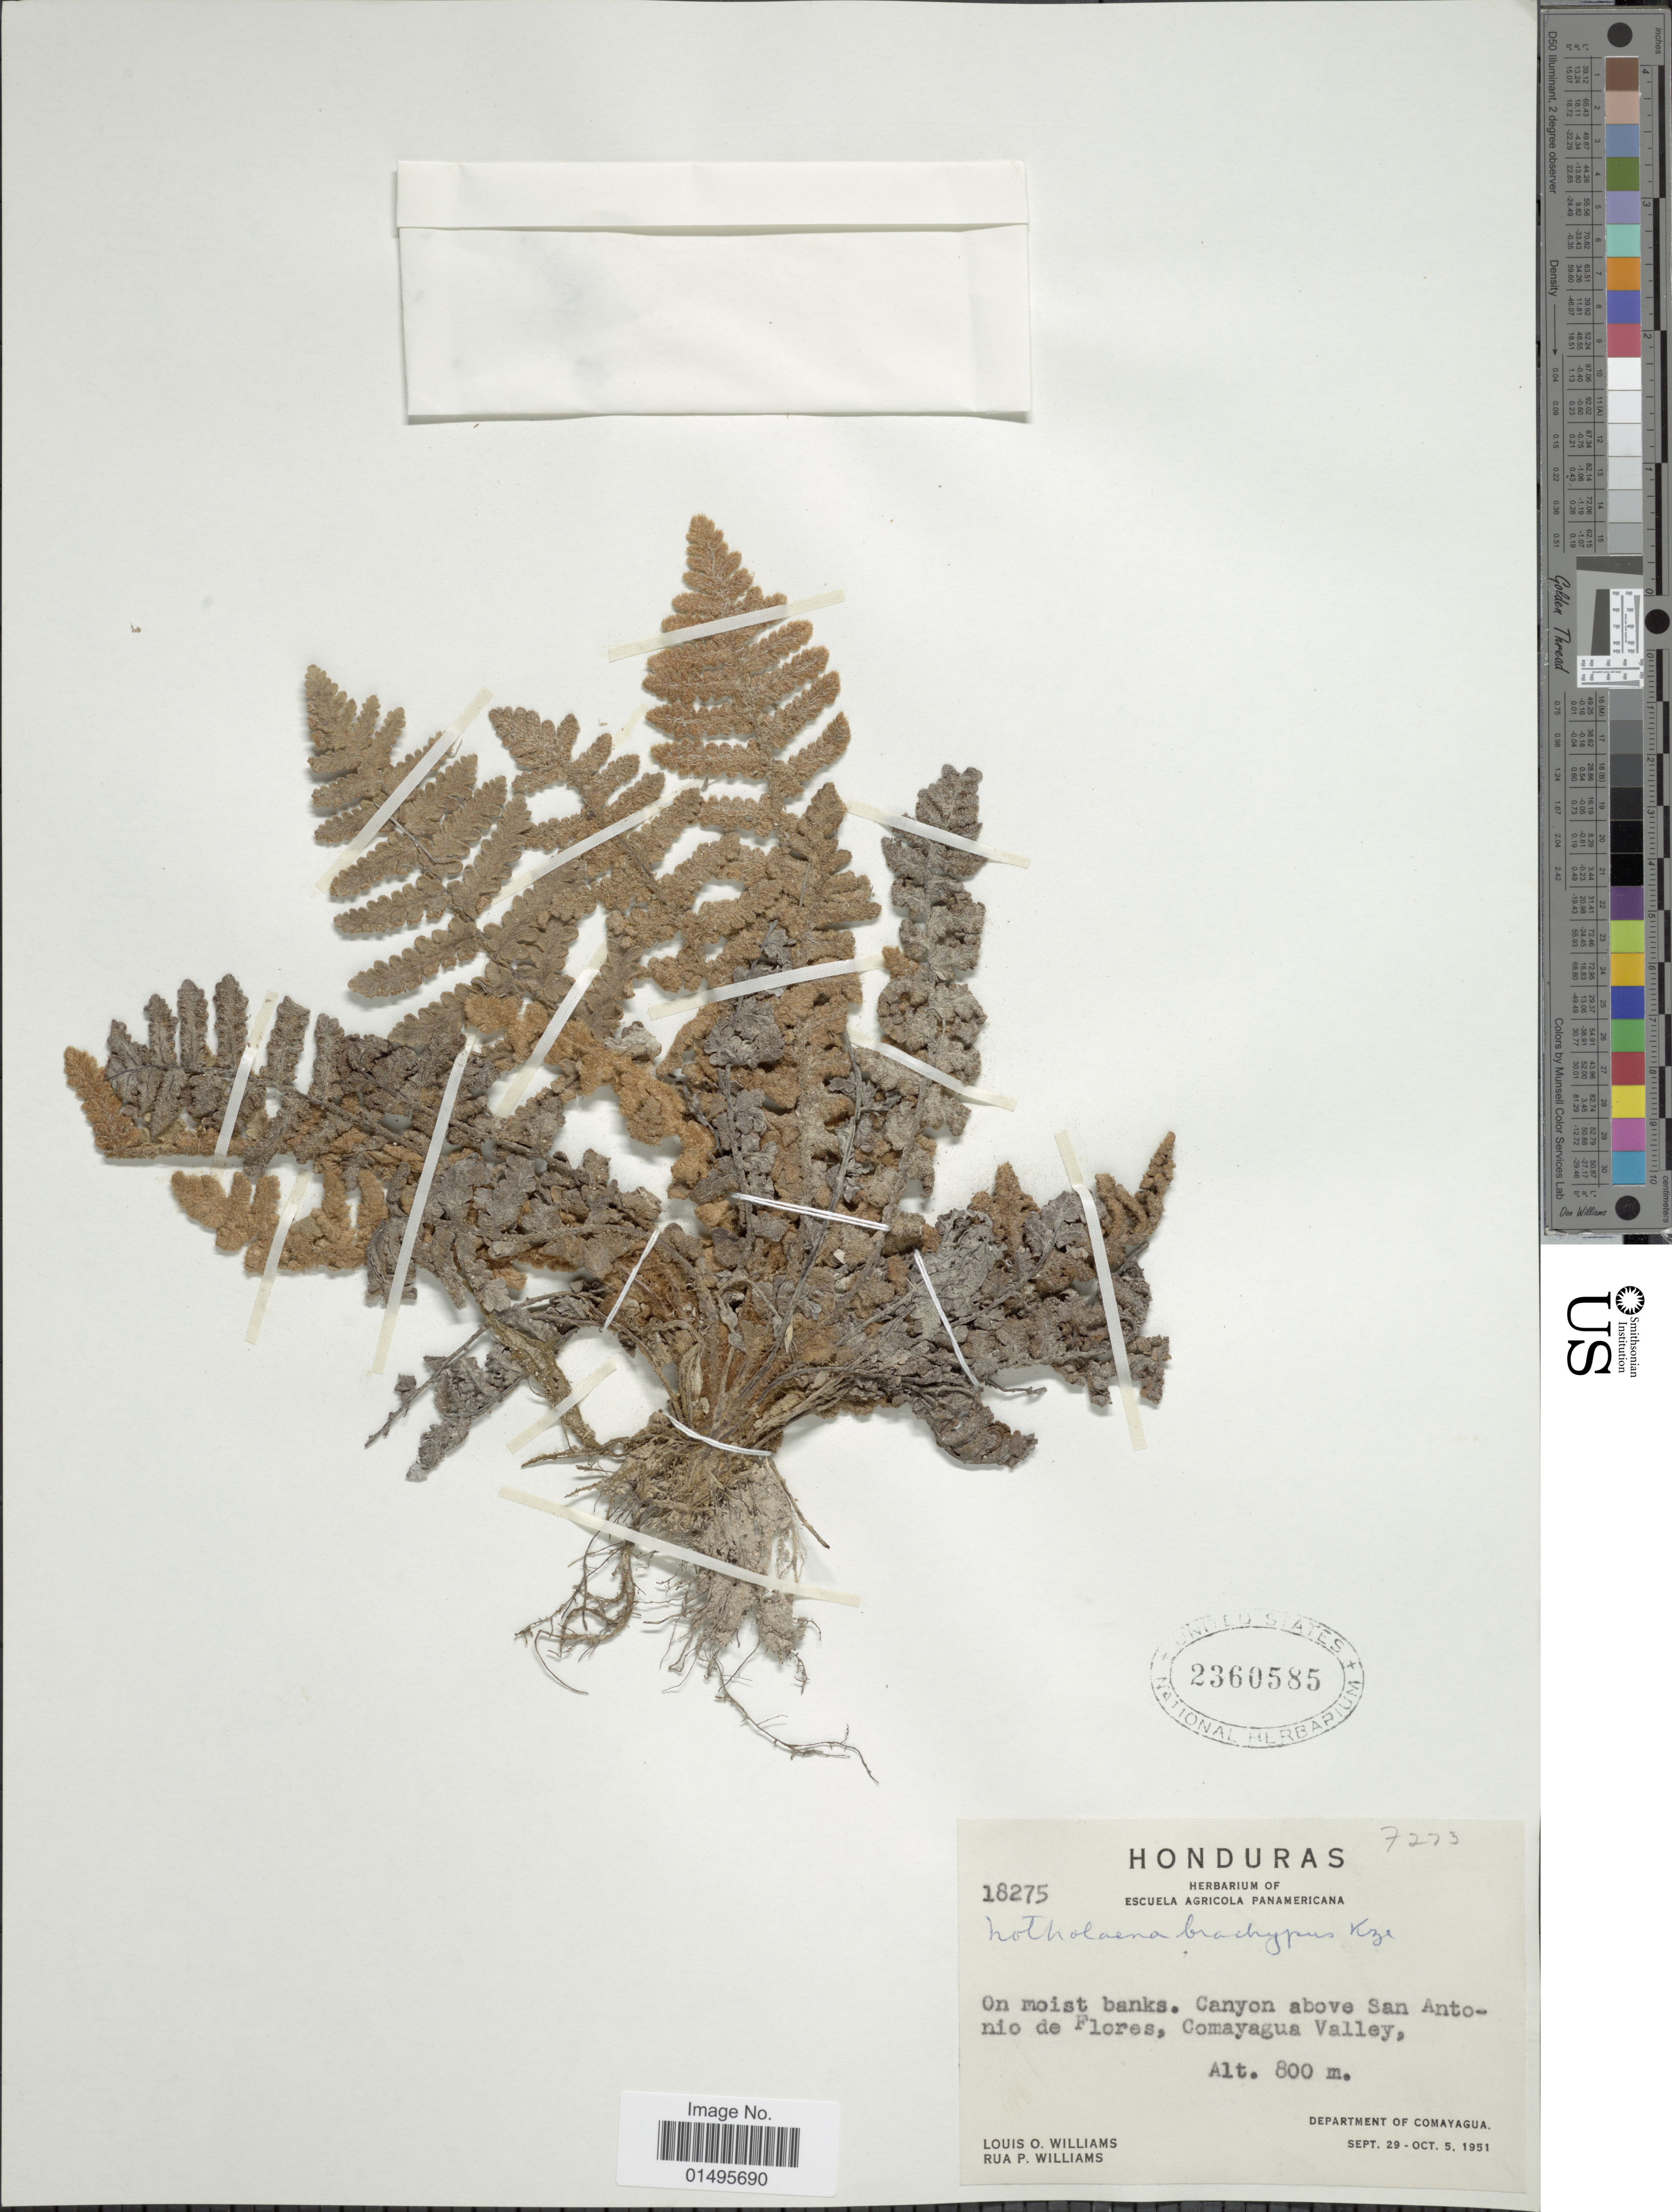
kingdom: Plantae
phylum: Tracheophyta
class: Polypodiopsida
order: Polypodiales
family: Pteridaceae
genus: Notholaena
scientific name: Notholaena brachypus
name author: (Kunze) J. Sm.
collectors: L. O. Williams & R. P. Williams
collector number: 18275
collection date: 1951-09-29/1951-10-05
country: Honduras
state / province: Comayagua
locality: Canyon above San Antonio de Flores, Comayagua Valley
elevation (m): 800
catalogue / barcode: US 2360585